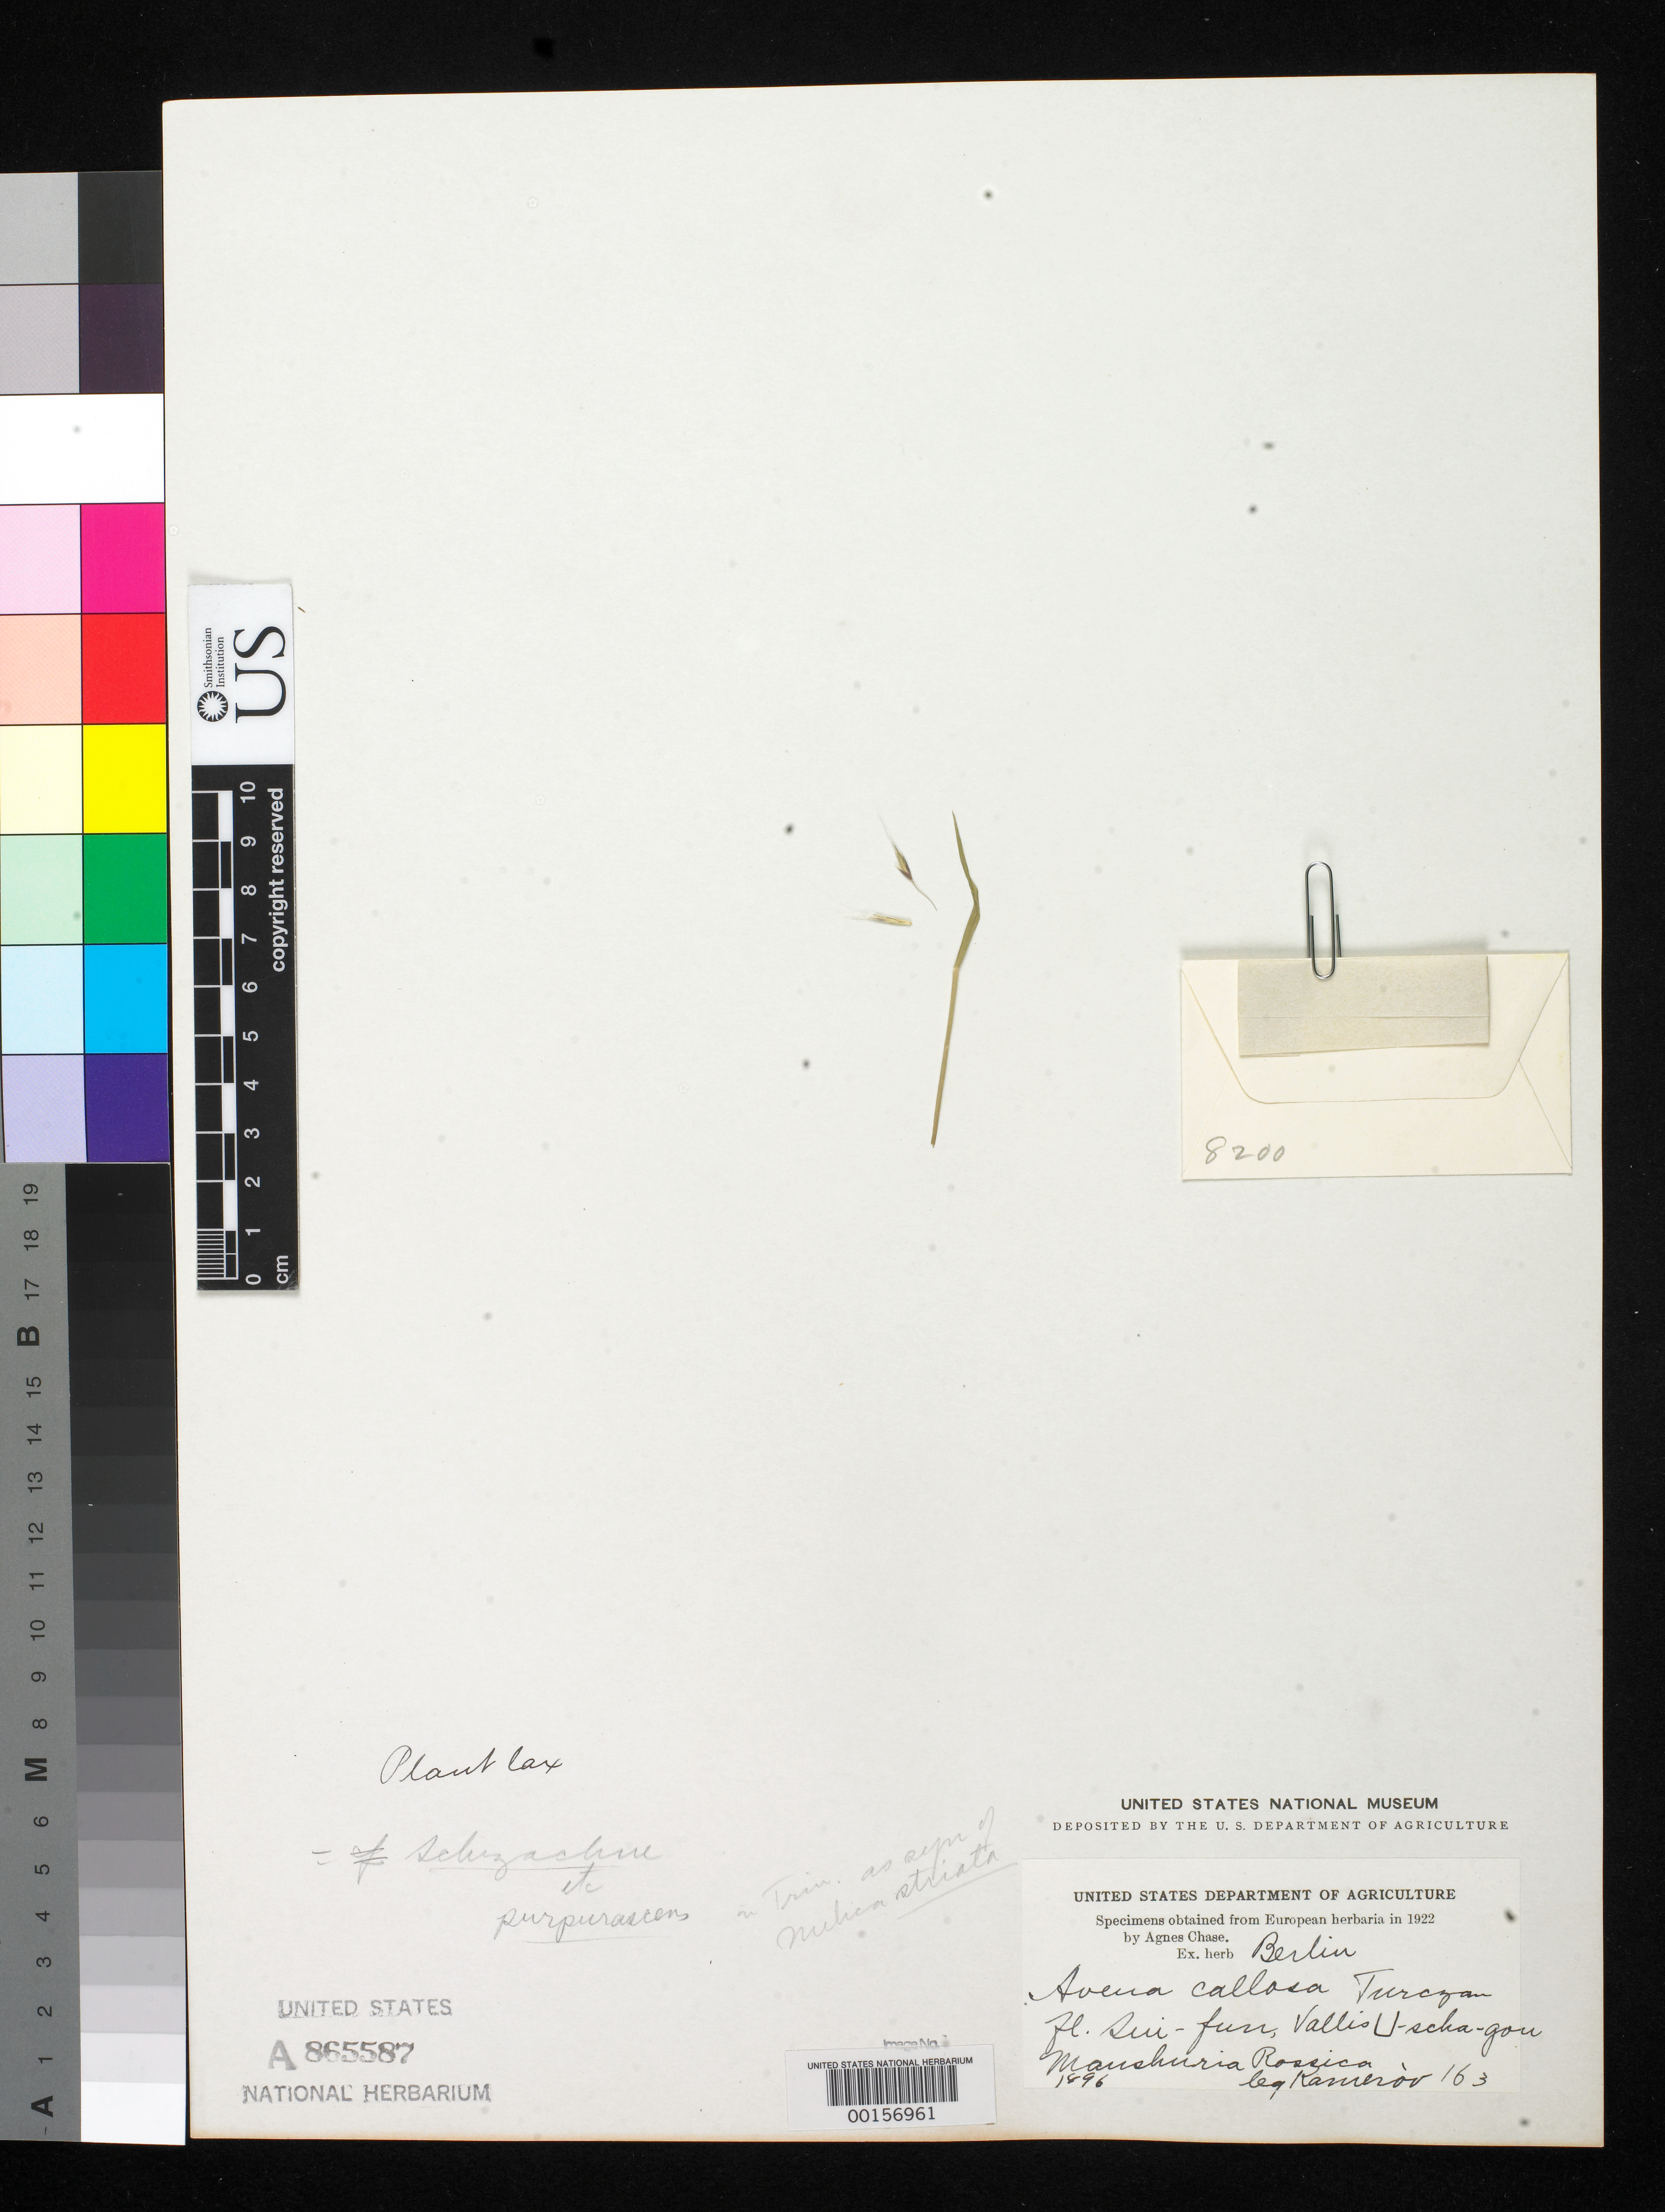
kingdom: Plantae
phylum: Tracheophyta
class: Liliopsida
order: Poales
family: Poaceae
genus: Avena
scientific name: Avena callosa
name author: Turcz. in Ledeb.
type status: Type Fragment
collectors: -. Kamerov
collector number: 163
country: China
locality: Manchuria, Sui-furr, Vallis-scha-gou.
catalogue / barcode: US 865587A